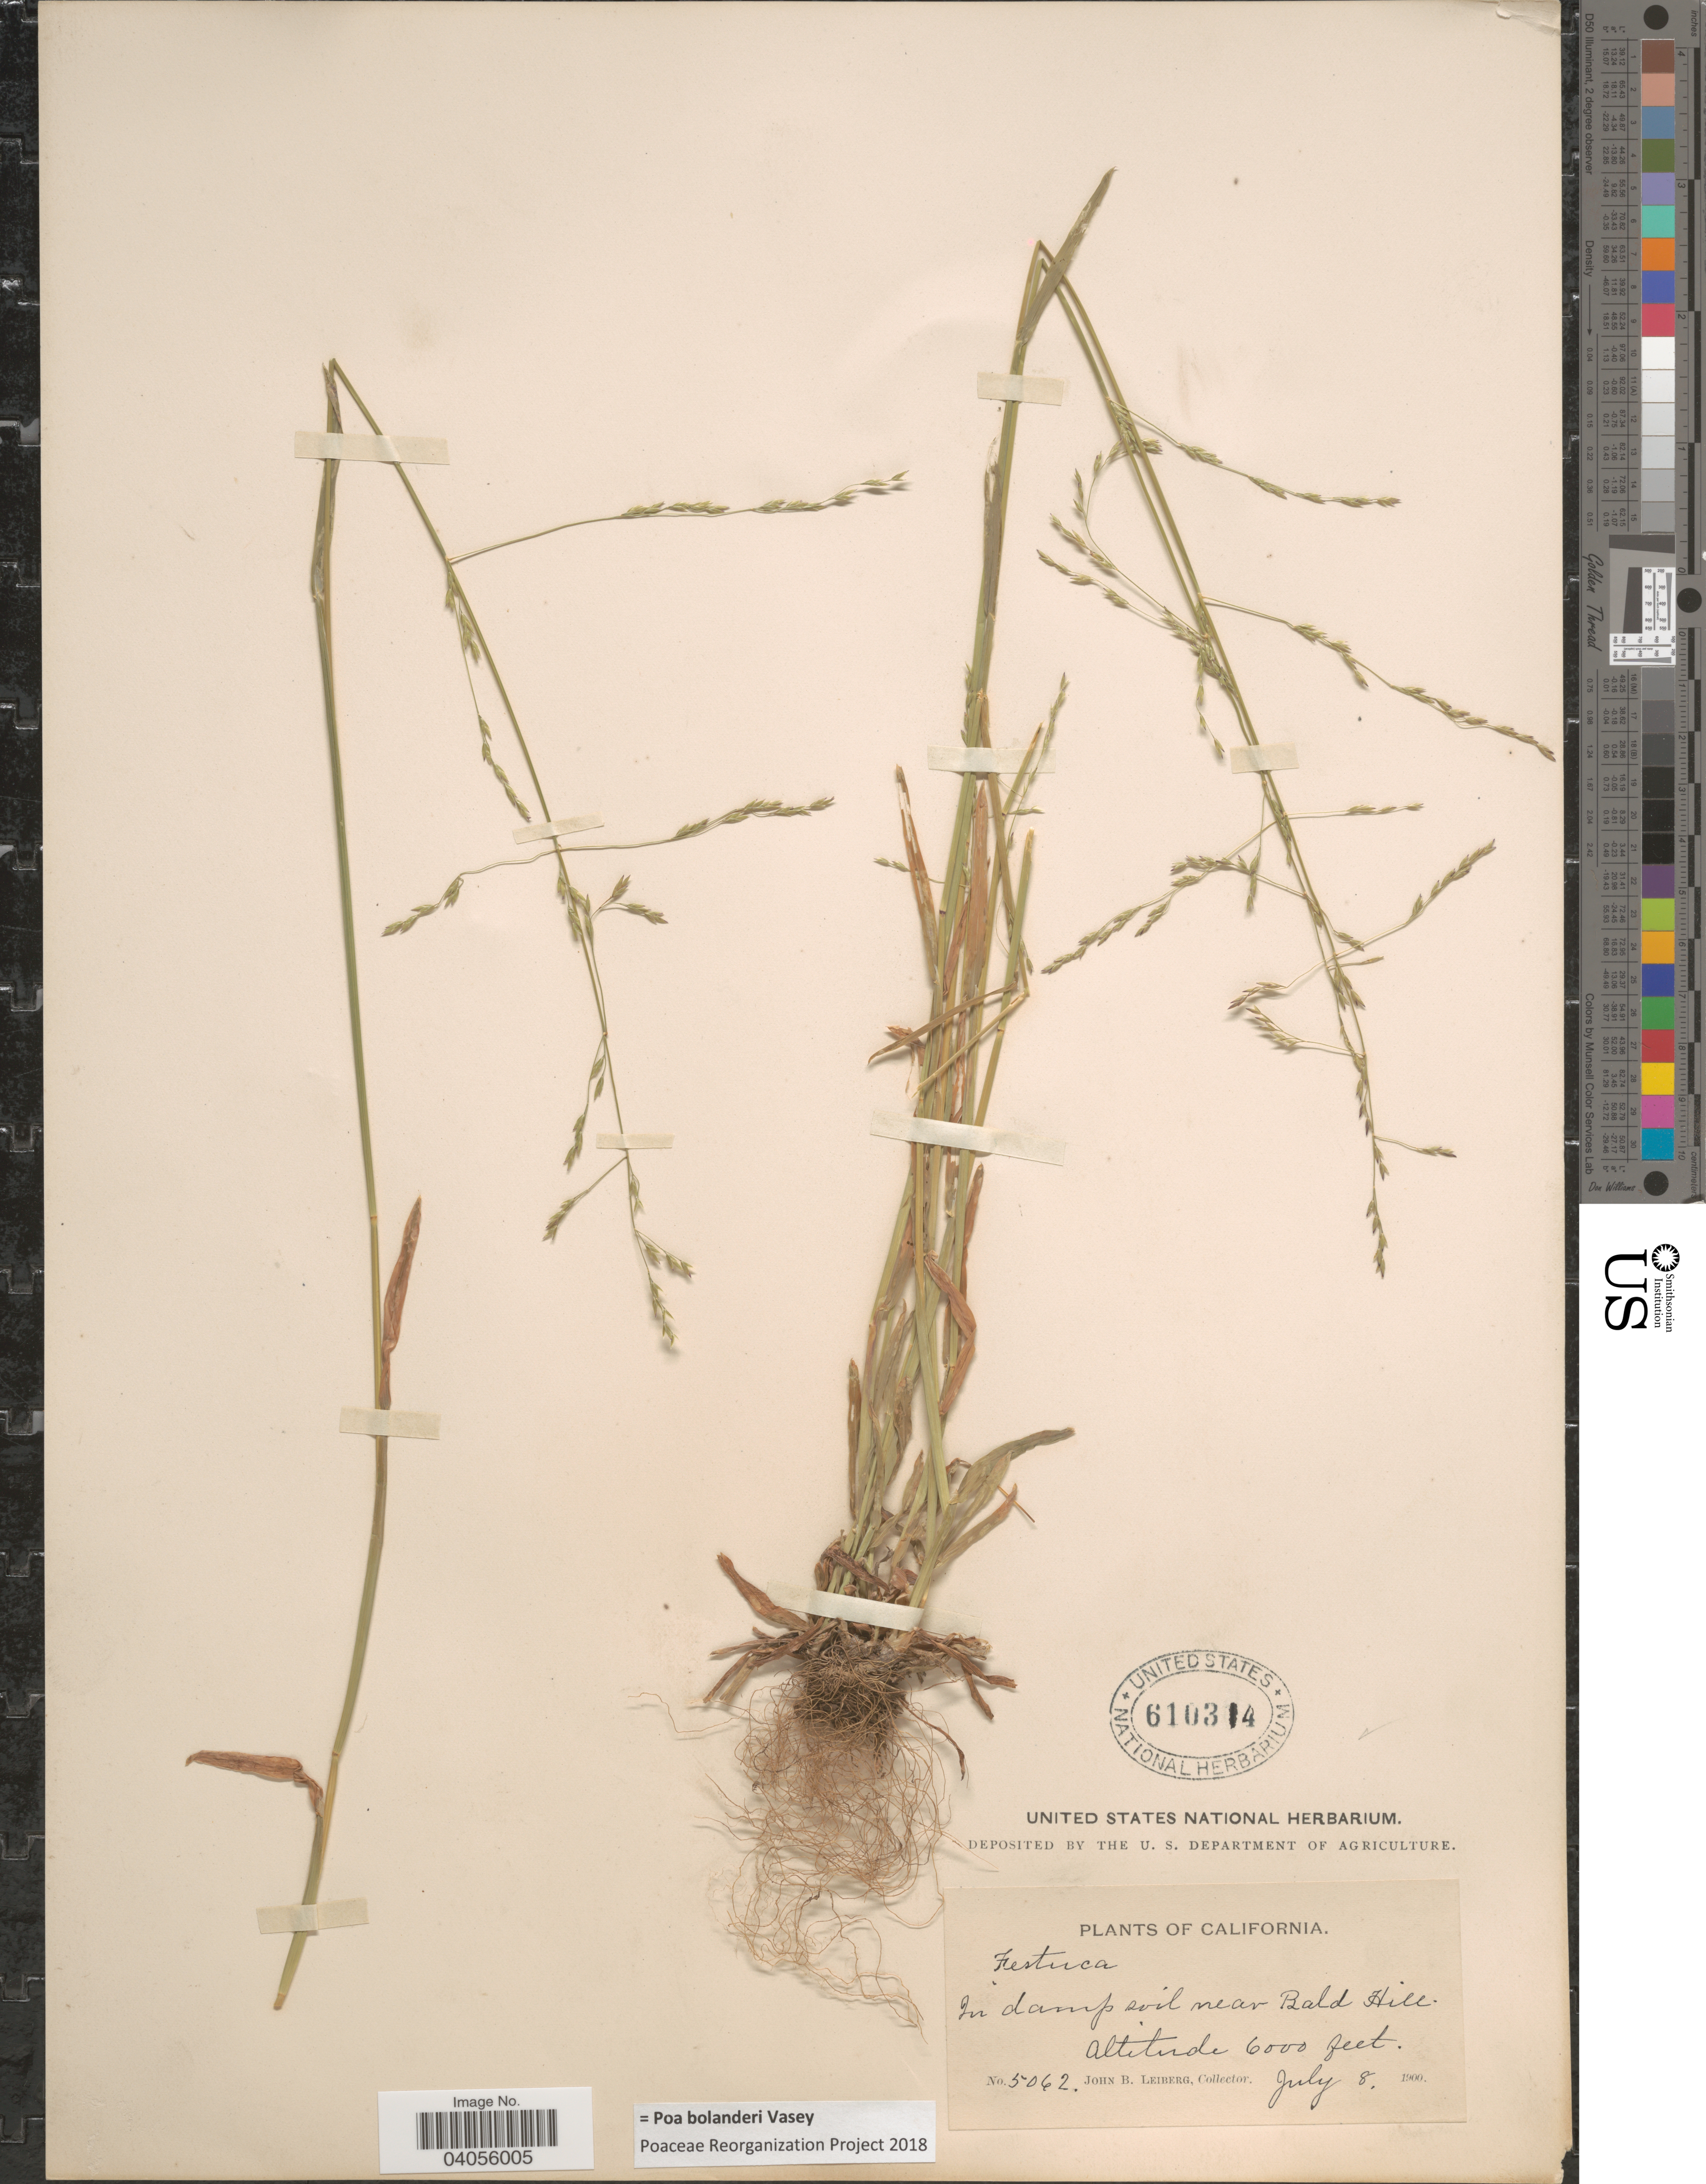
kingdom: Plantae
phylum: Tracheophyta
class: Liliopsida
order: Poales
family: Poaceae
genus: Poa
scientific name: Poa bolanderi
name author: Vasey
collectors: J. B. Leiberg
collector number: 5062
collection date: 1900-07-08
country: United States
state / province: California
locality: In damp soil near Bald Hill.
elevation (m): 1829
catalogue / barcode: US 610314